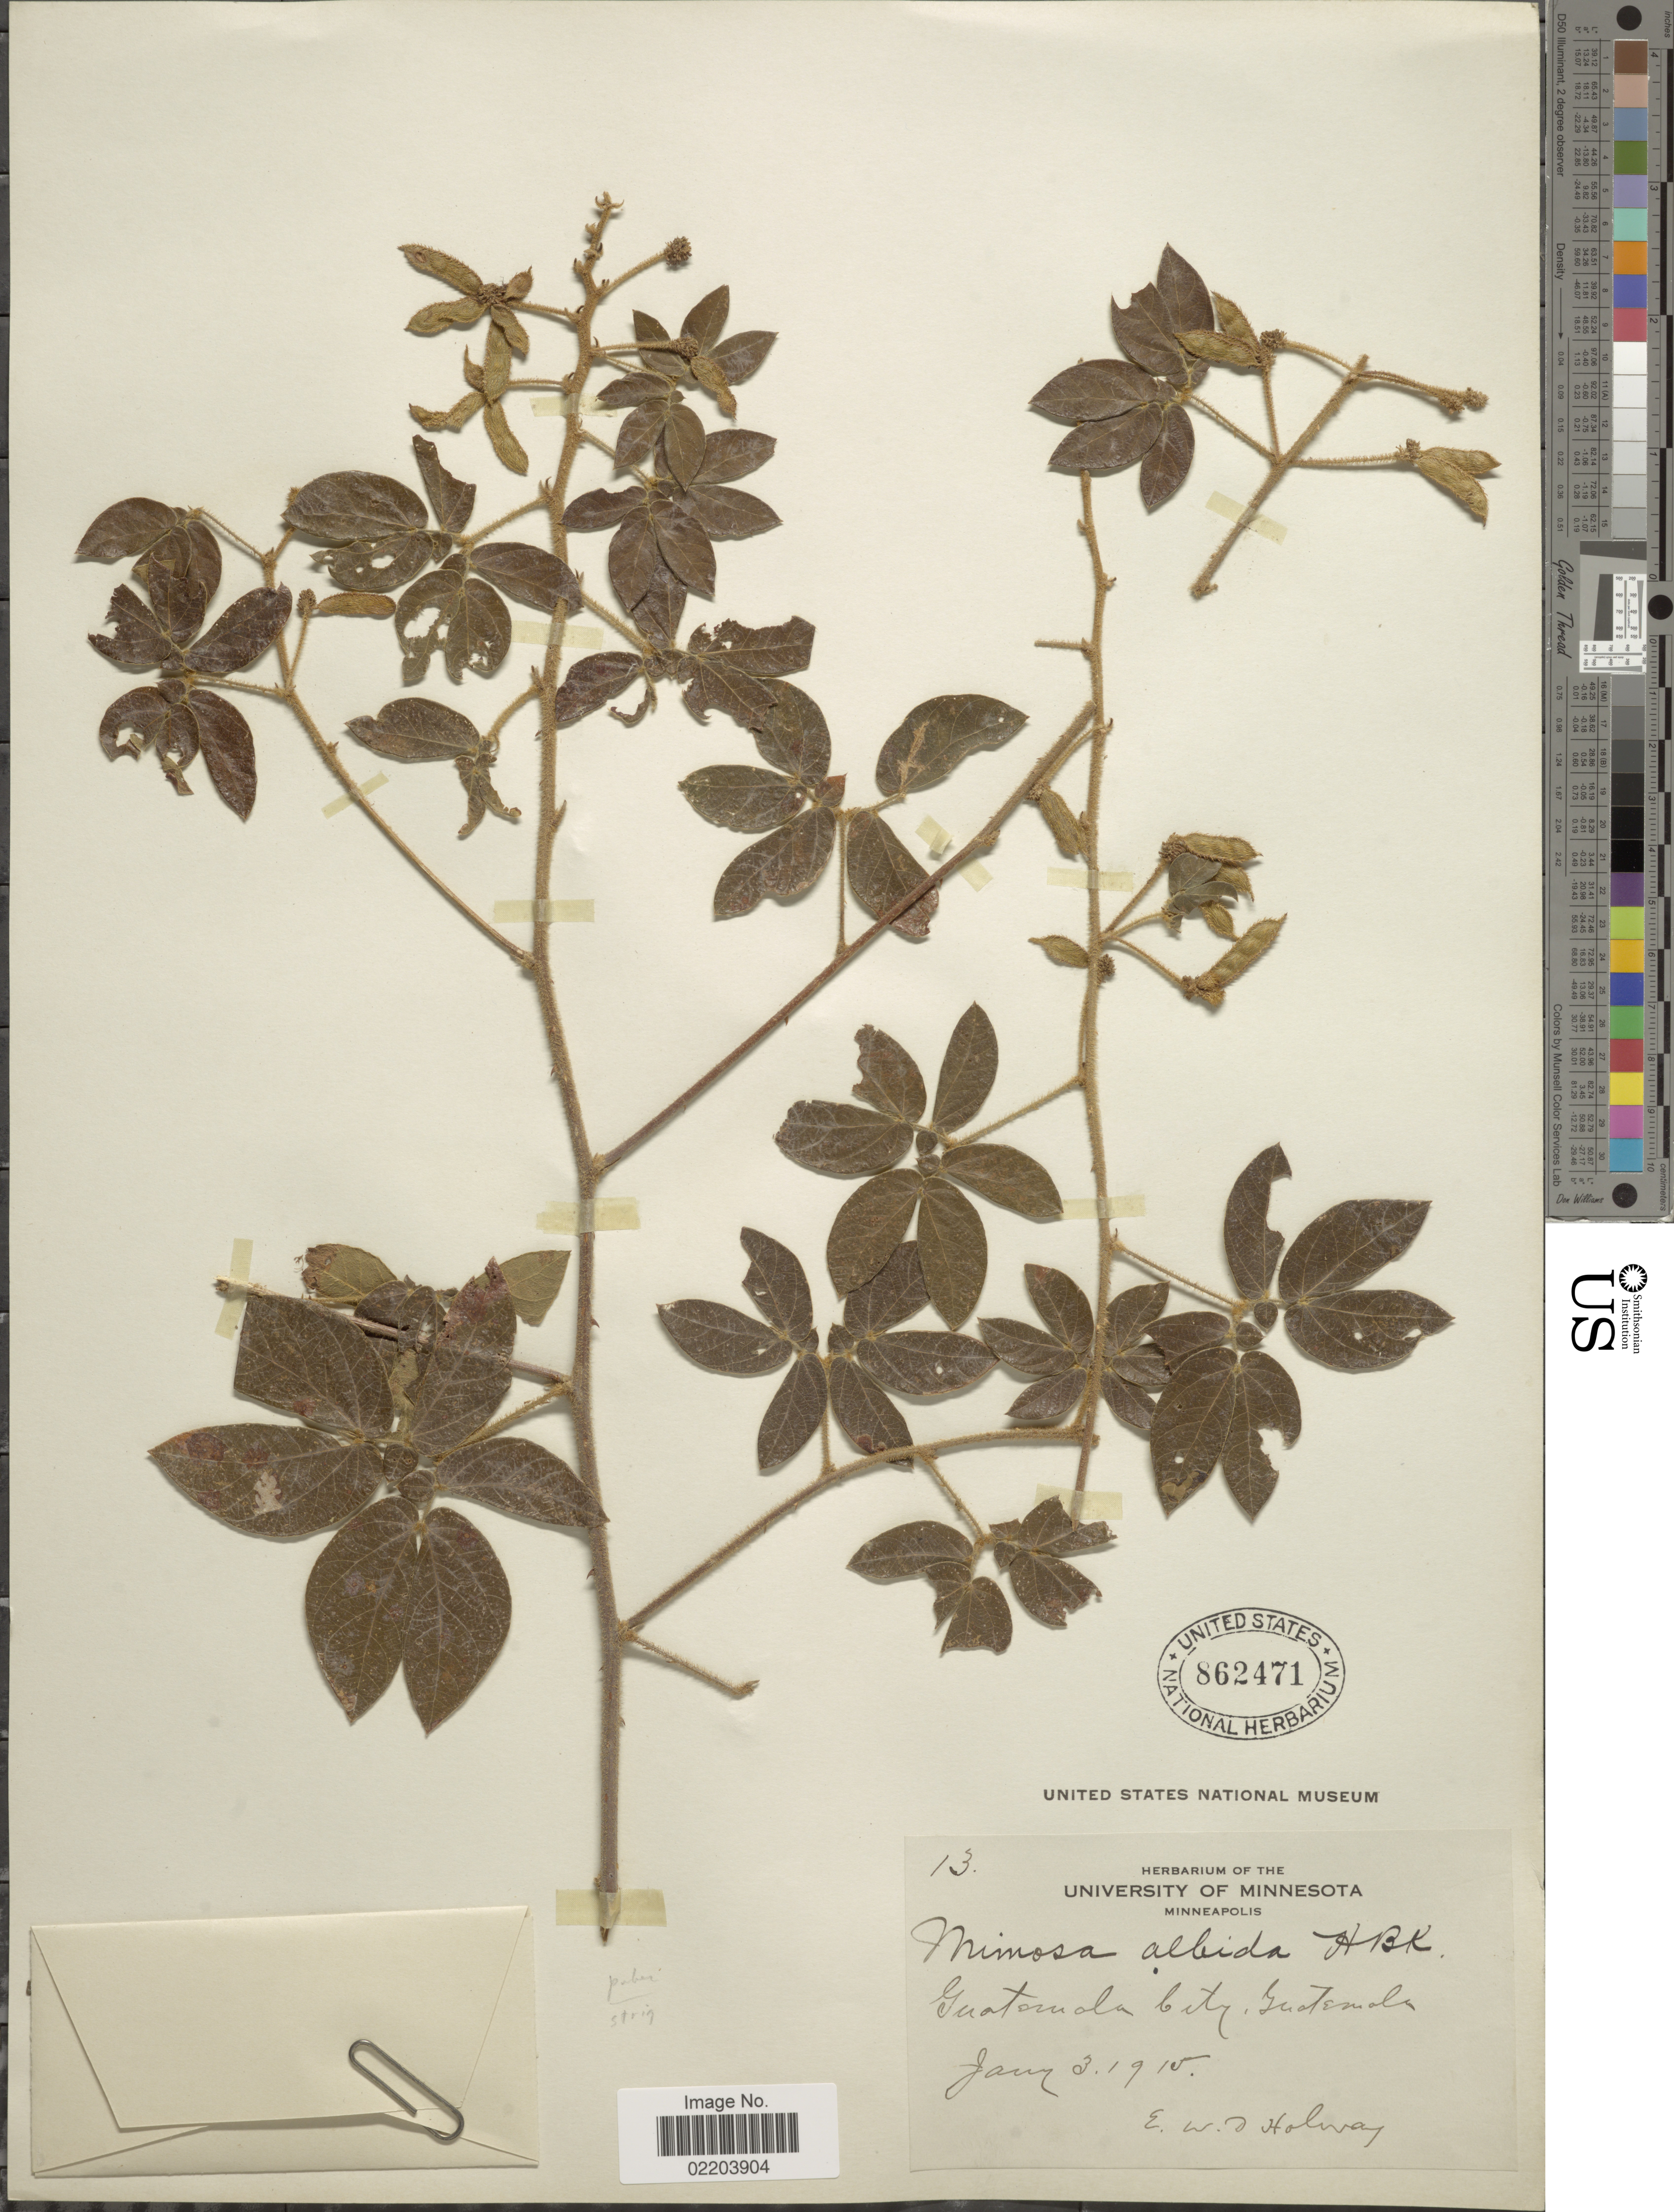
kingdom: Plantae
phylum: Tracheophyta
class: Magnoliopsida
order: Fabales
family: Fabaceae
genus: Mimosa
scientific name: Mimosa albida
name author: Humb. & Bonpl. ex Willd.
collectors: E. W. D. Holway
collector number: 13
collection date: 1915-01-03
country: Guatemala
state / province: Guatemala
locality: Guatemala City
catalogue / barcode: US 862471